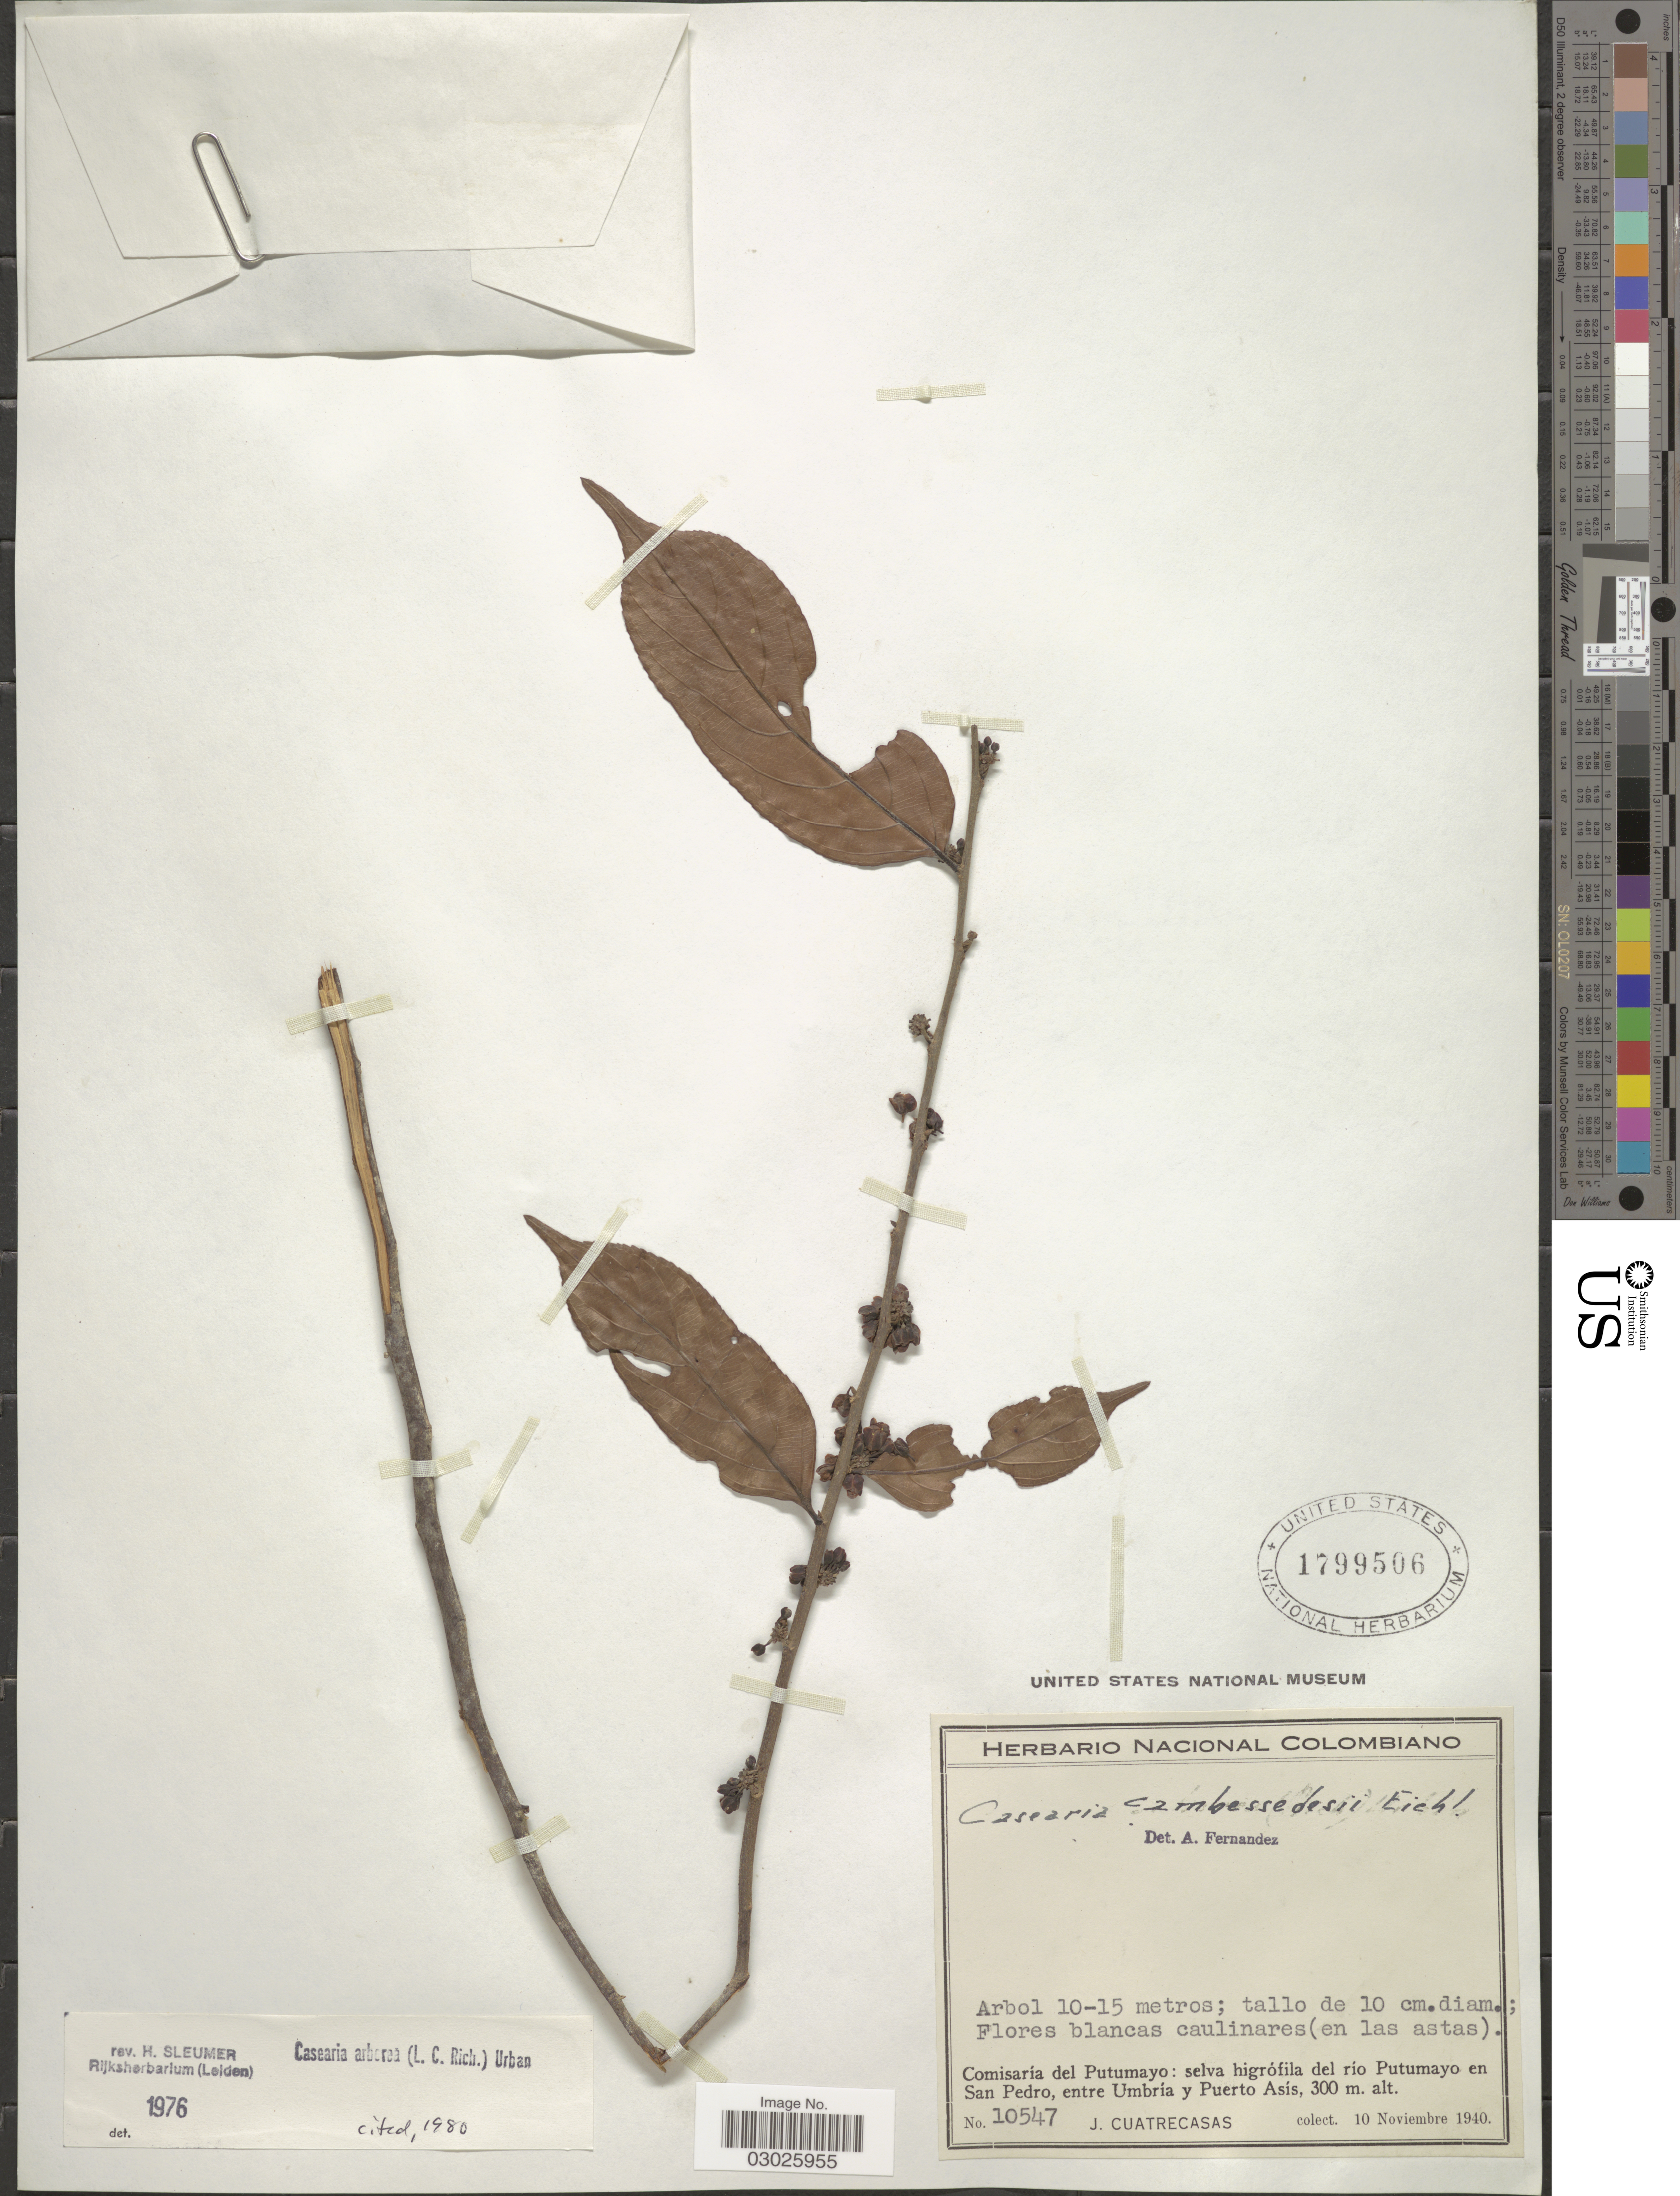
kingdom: Plantae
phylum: Tracheophyta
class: Magnoliopsida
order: Malpighiales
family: Salicaceae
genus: Casearia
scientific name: Casearia arborea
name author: (Rich.) Urb.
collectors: J. Cuatrecasas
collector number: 10547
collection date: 1940-11-10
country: Colombia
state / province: Putumayo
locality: Comisaría del Putumayo: selva higrófila del río Putumayo en San Pedro, entre Umbría y Puerto Asís.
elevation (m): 300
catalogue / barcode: US 1799506